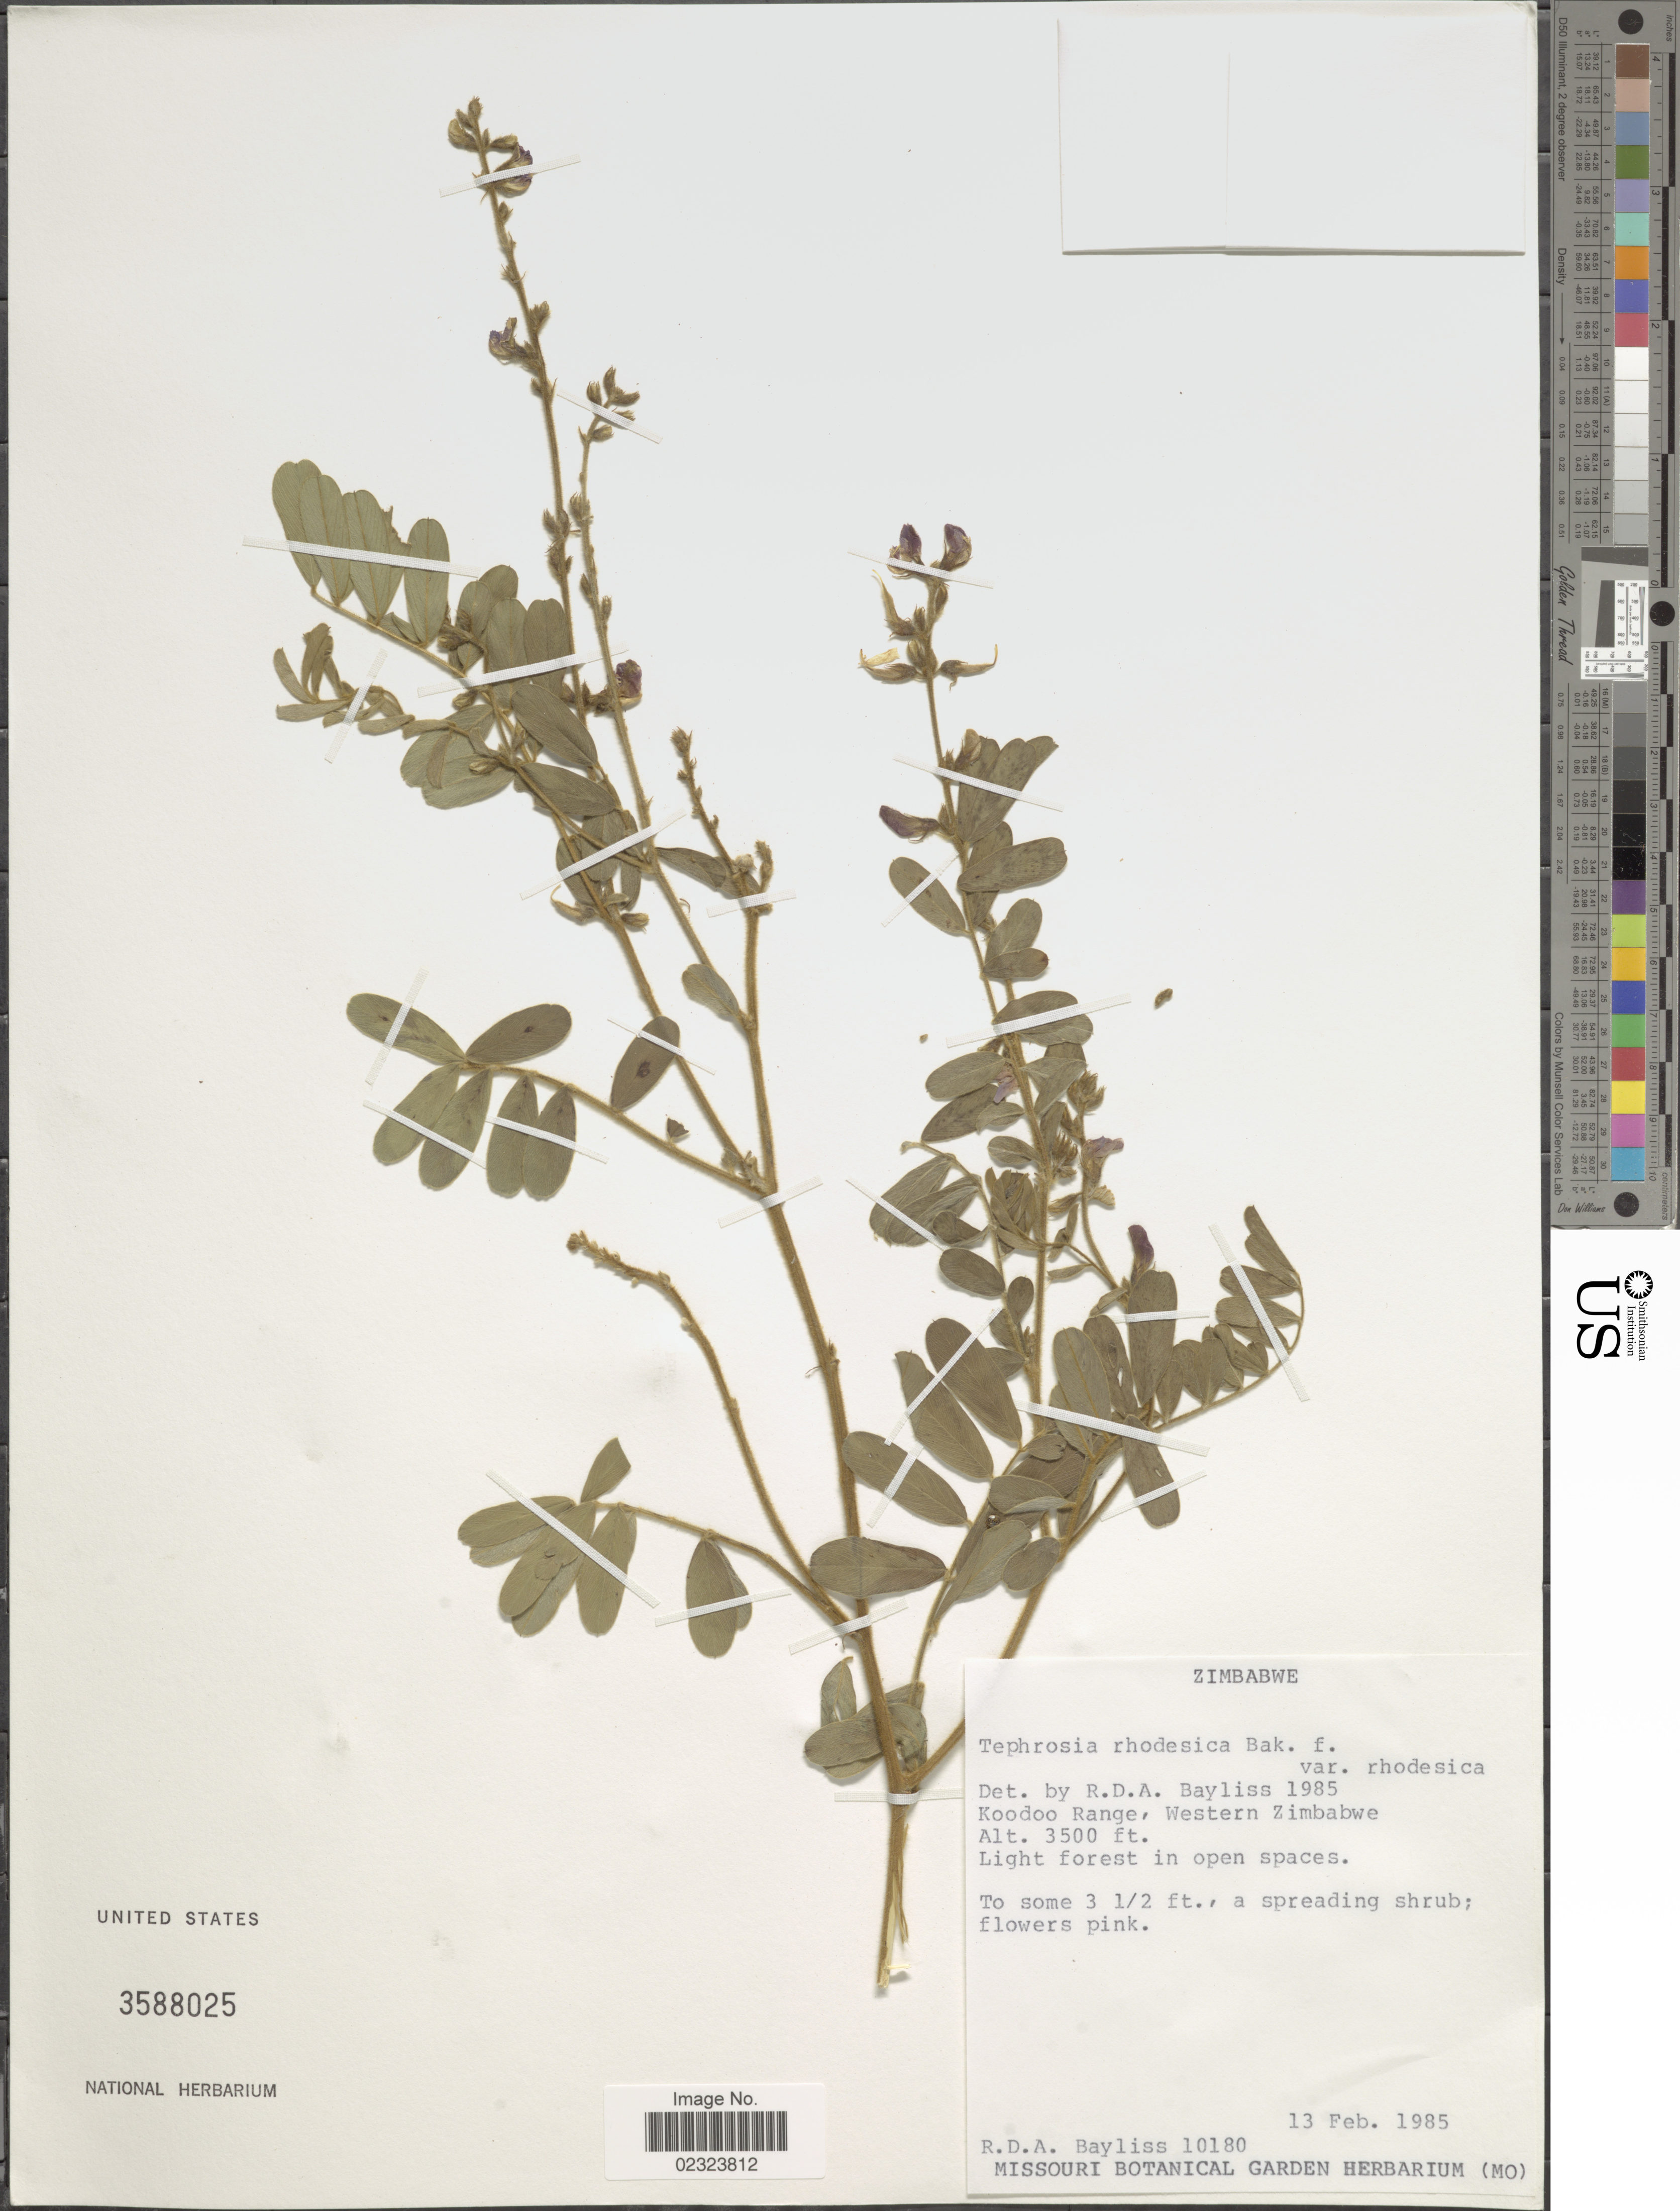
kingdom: Plantae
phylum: Tracheophyta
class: Magnoliopsida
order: Fabales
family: Fabaceae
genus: Tephrosia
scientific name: Tephrosia rhodesica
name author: Baker f.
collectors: R. Bayliss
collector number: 10180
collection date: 1985-02-13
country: Zimbabwe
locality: Koodoo Range, Western Zimbabwe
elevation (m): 1067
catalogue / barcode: US 3588025